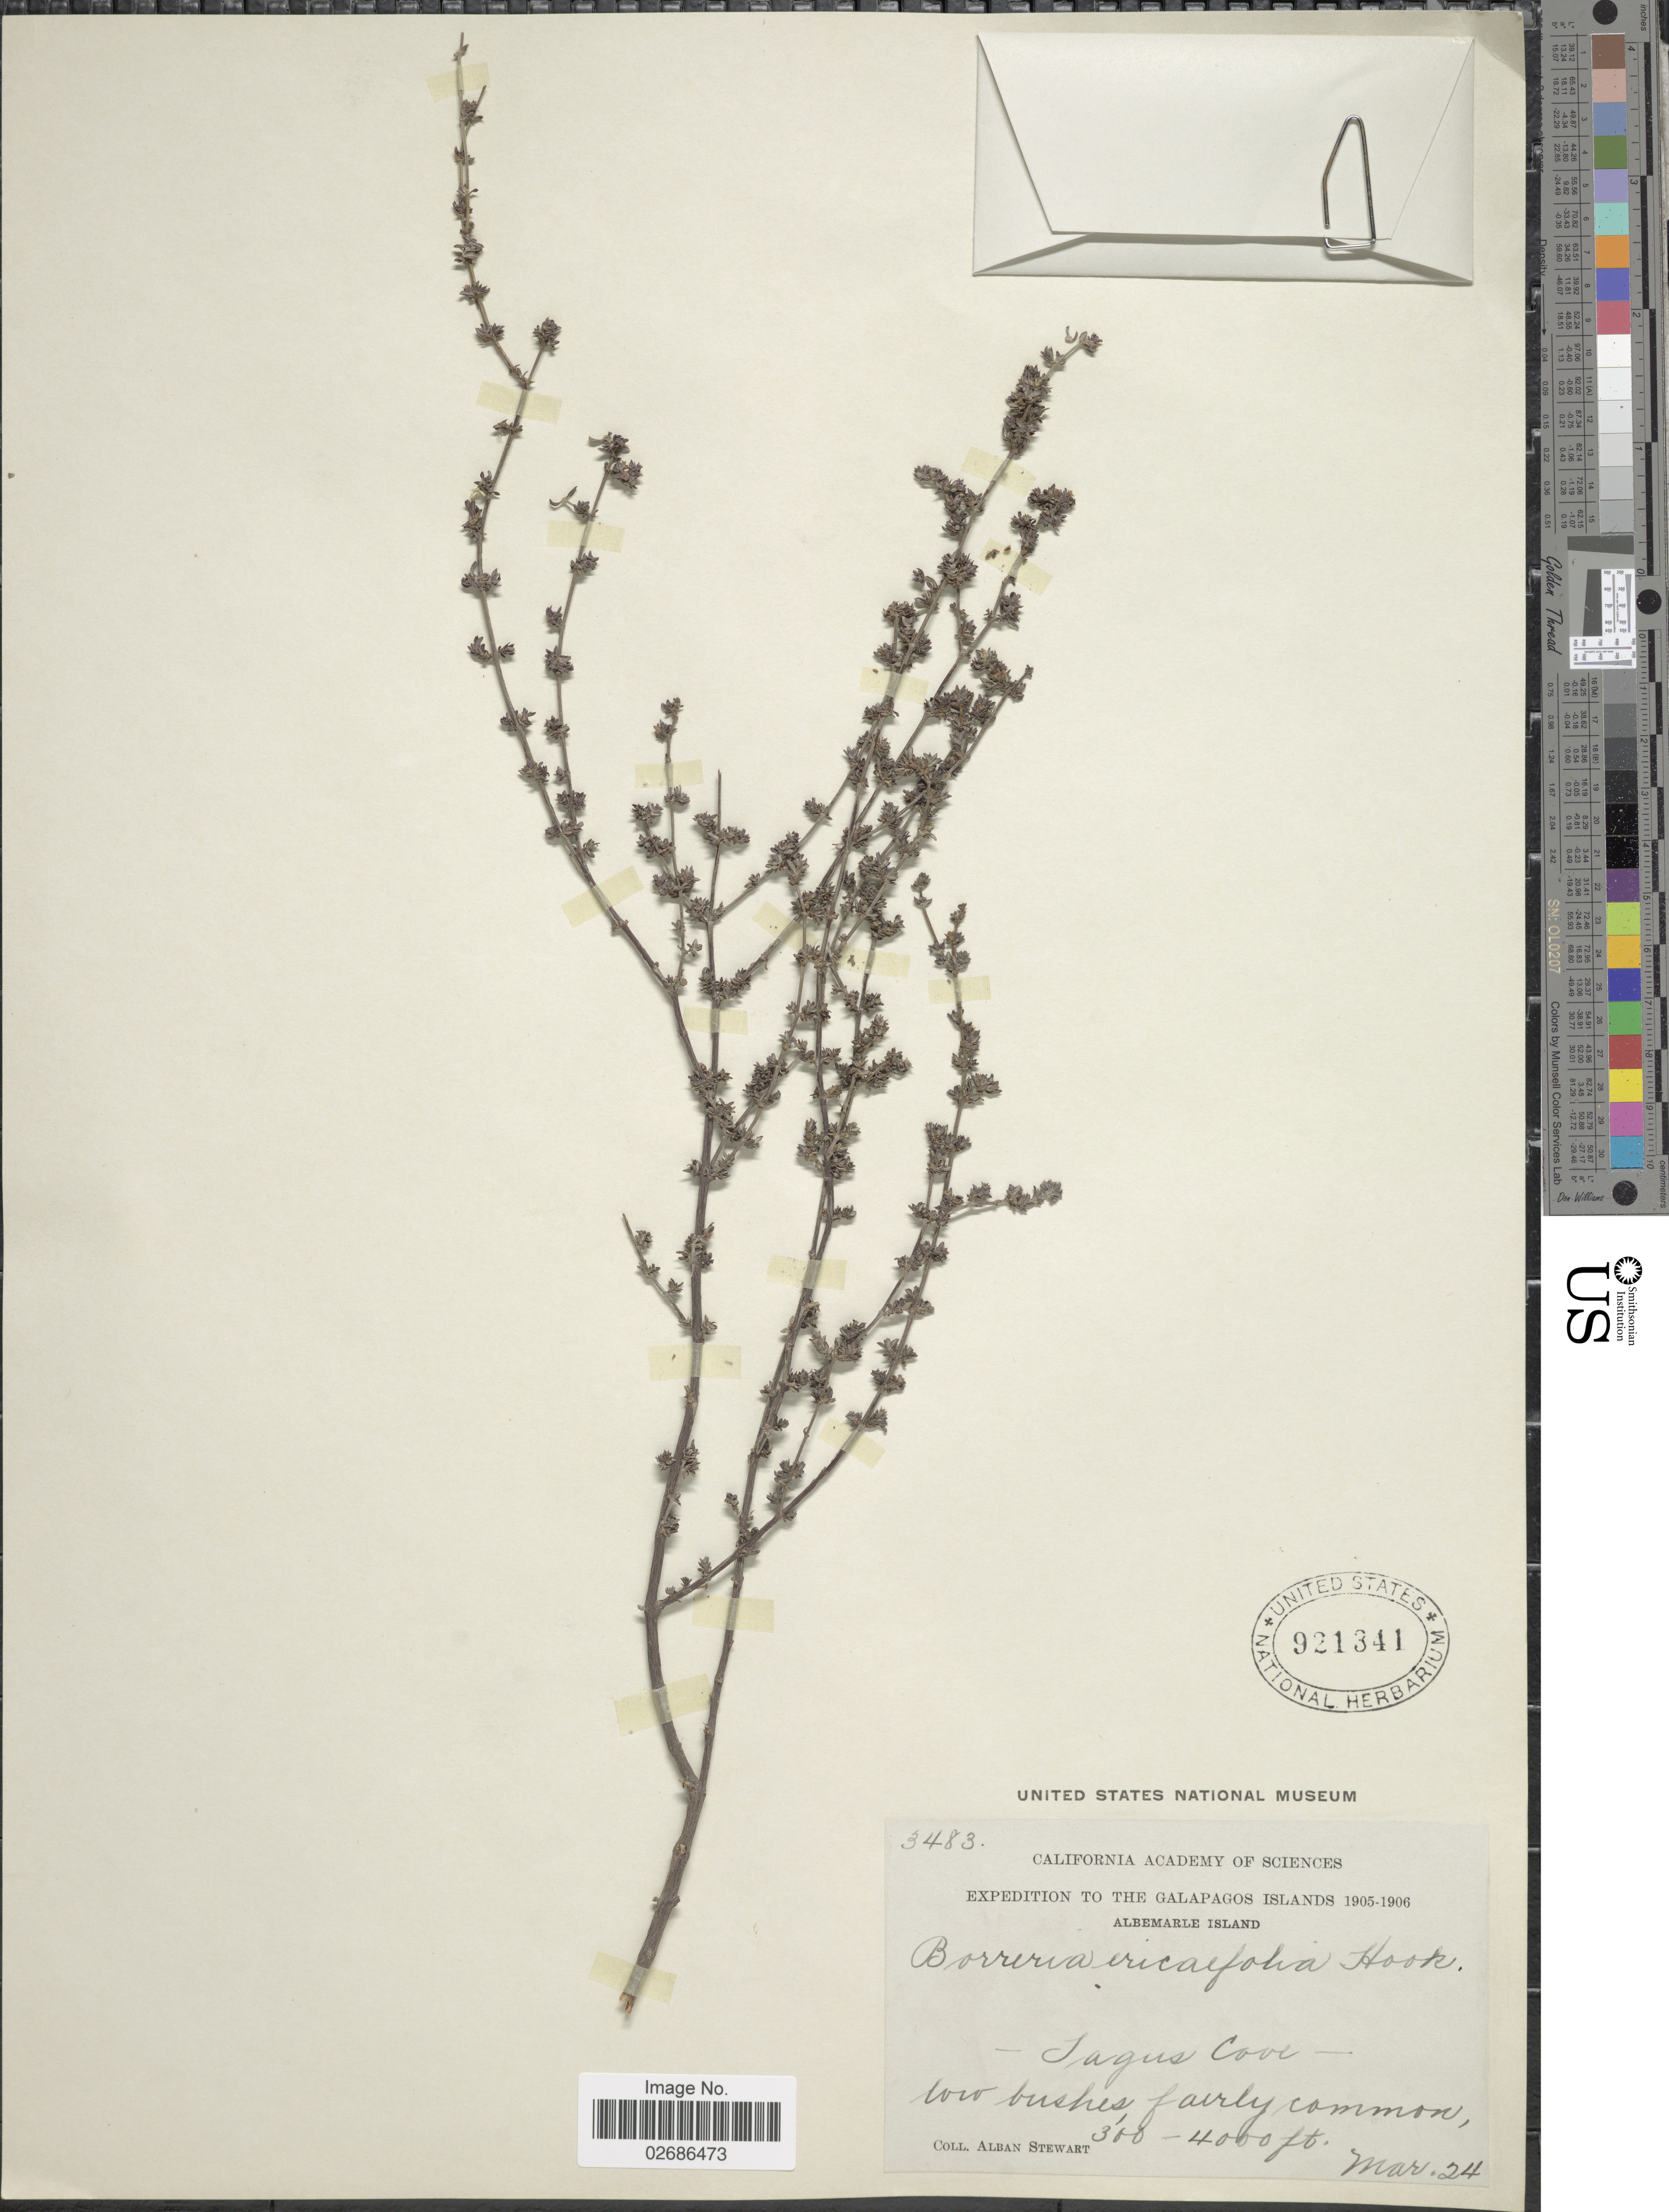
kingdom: Plantae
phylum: Tracheophyta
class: Magnoliopsida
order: Gentianales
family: Rubiaceae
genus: Borreria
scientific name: Borreria ericifolia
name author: Hook. f.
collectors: A. Stewart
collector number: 3483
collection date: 1905-03-24/1906-03-24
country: Ecuador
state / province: Colón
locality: The Galapagos Islands, Albemarie Island, Tagus Cove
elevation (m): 91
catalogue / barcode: US 921341